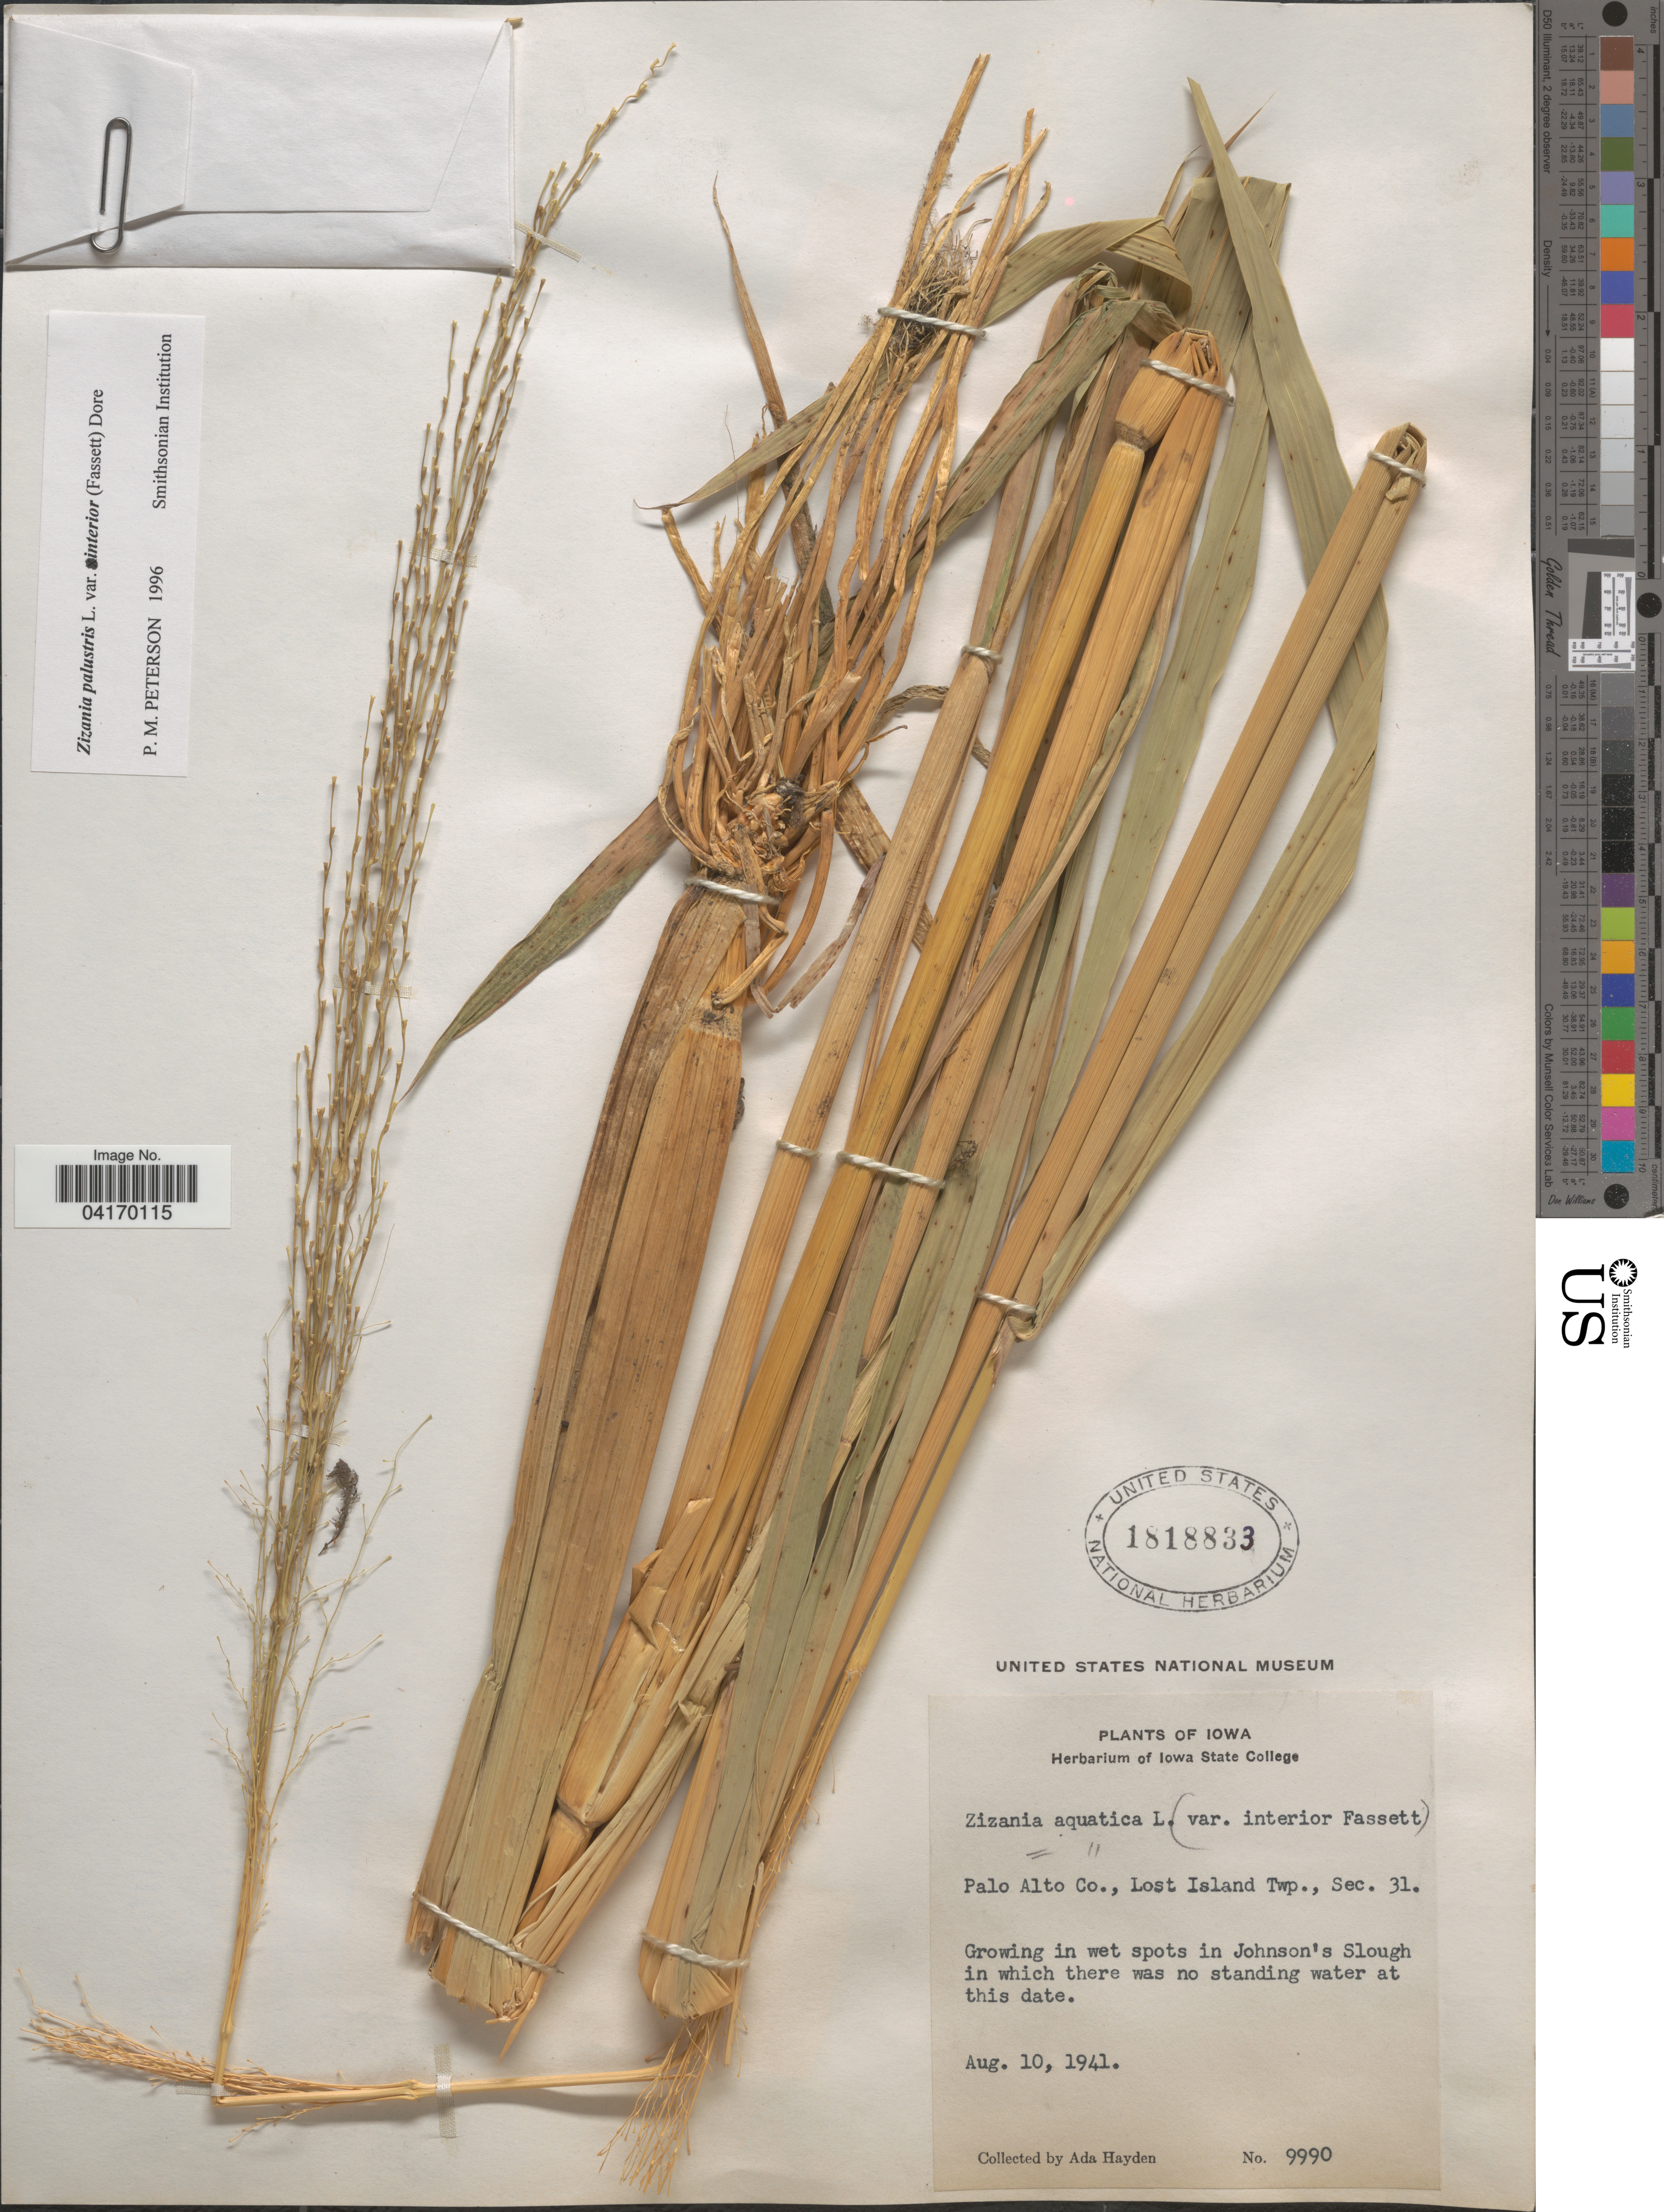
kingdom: Plantae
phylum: Tracheophyta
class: Liliopsida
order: Poales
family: Poaceae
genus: Zizania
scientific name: Zizania aquatica var. interior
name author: Fassett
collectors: Ada Hayden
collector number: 9990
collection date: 1941-08-10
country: United States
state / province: Iowa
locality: Palo Alto Co., Lost Island Twp., Sec. 31. In Johnson's Slough.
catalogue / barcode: US 1818833